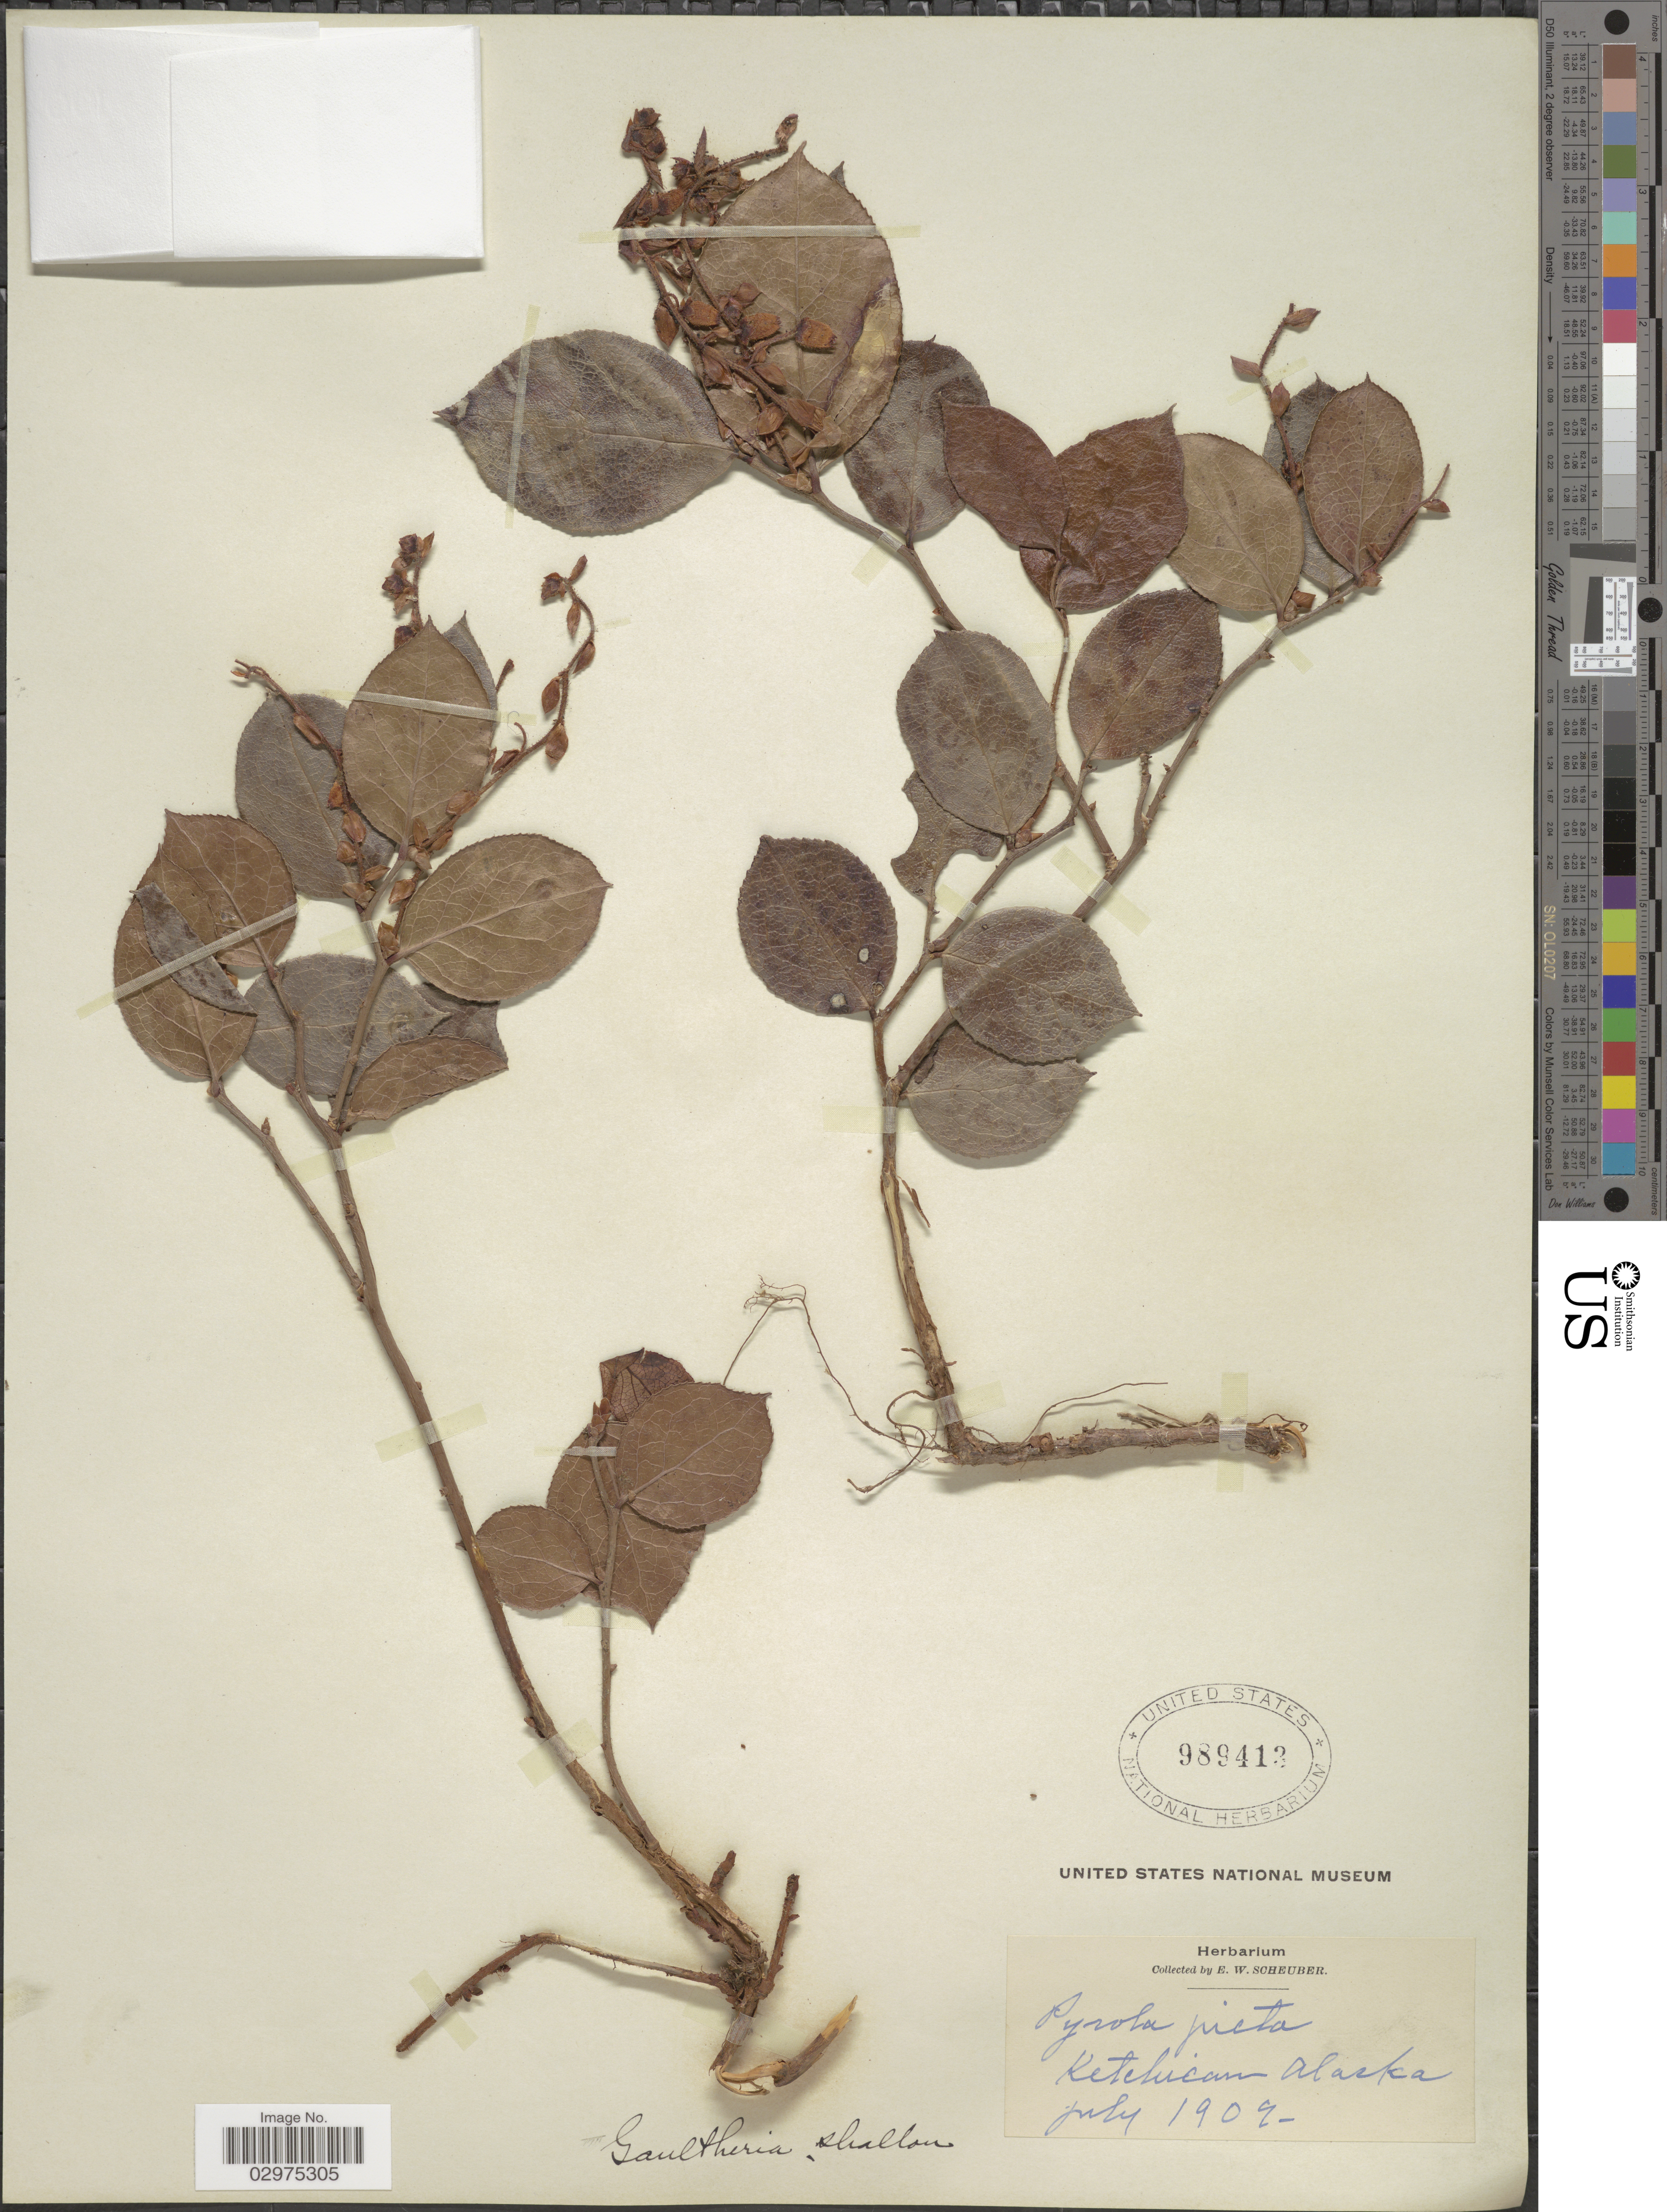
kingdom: Plantae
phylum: Tracheophyta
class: Magnoliopsida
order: Ericales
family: Ericaceae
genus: Gaultheria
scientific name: Gaultheria shallon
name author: Pursh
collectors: E. Scheuber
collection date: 1909-07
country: United States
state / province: Alaska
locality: Ketchikan.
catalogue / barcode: US 989413